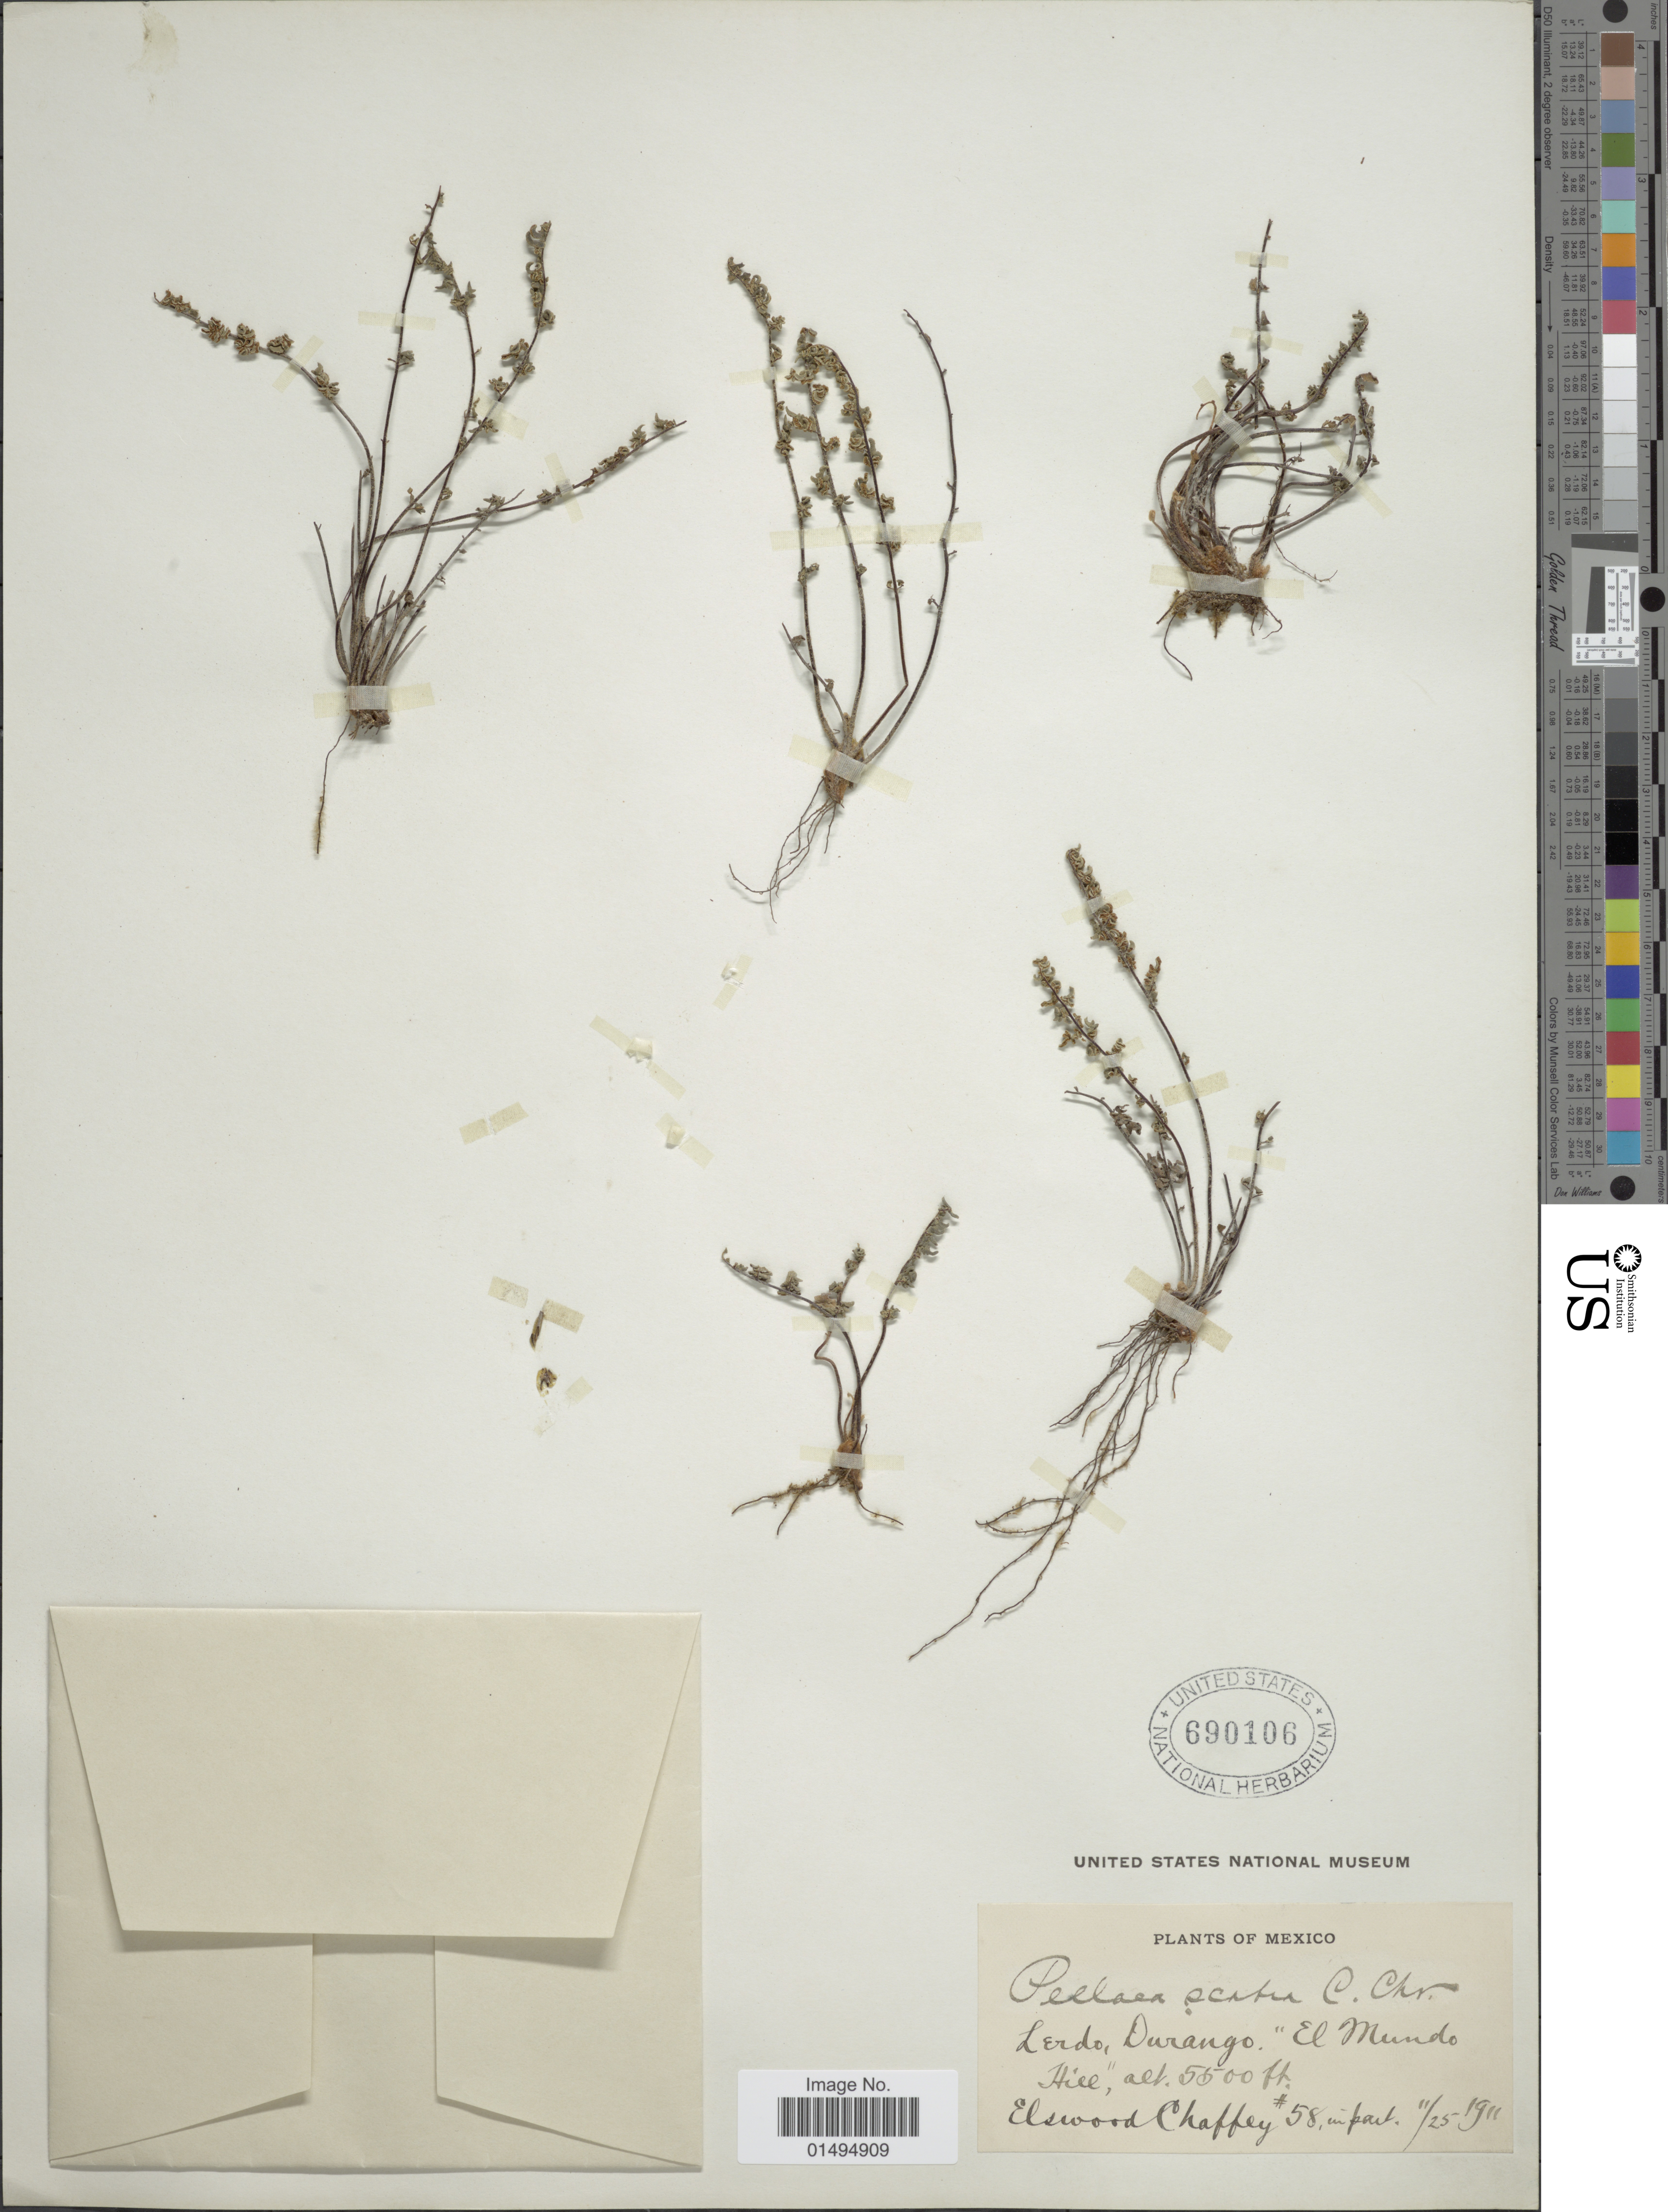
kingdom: Plantae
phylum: Tracheophyta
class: Polypodiopsida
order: Polypodiales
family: Pteridaceae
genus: Myriopteris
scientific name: Myriopteris scabra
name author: (C. Chr.) Grusz & Windham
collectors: E. Chaffey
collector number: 58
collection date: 1911-11-25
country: Mexico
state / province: Durango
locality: Lerdo, Durango, "El Mundo Hill"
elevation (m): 1676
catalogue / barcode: US 690106